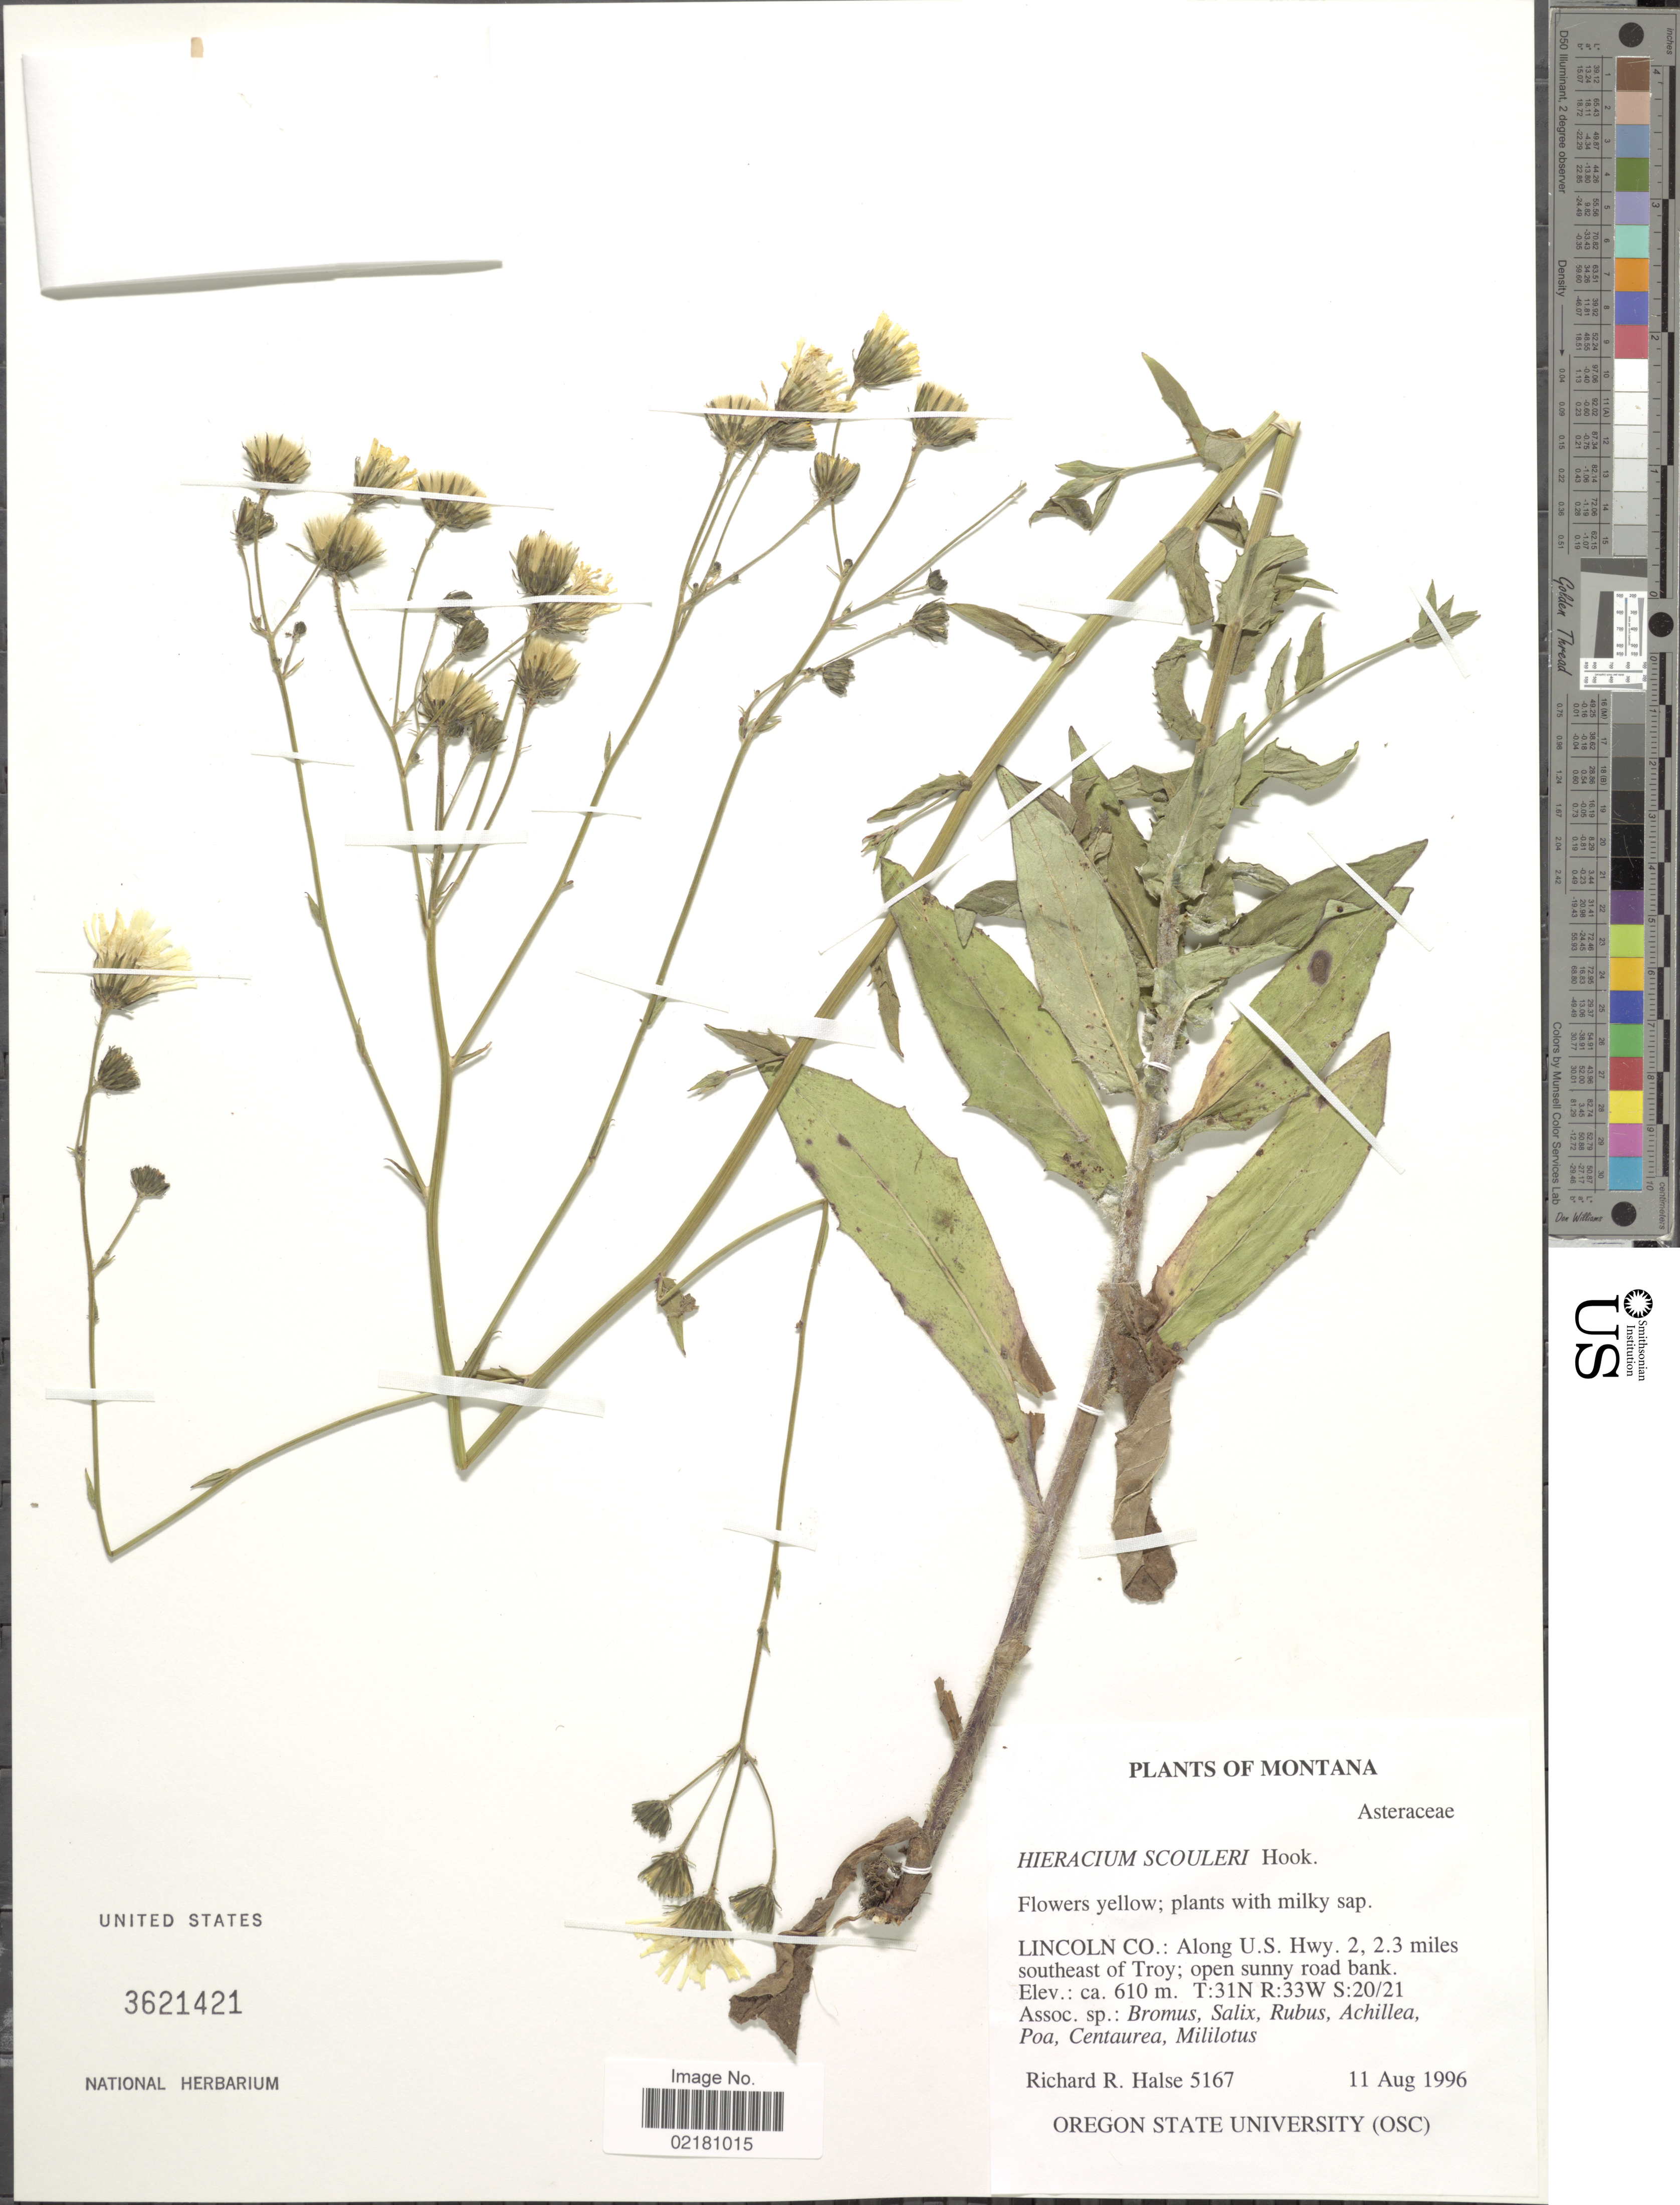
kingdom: Plantae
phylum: Tracheophyta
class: Magnoliopsida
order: Asterales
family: Asteraceae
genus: Hieracium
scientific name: Hieracium scouleri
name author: Hook.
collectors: R. Halse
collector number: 5167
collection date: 1996-08-11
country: United States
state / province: Montana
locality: LINCOLN CO.: Along U.S. Hwy. 2, 2.3 miles southeast of Troy; open sunny road bank. T:31N R33W S:20/21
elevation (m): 610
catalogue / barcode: US 3621421